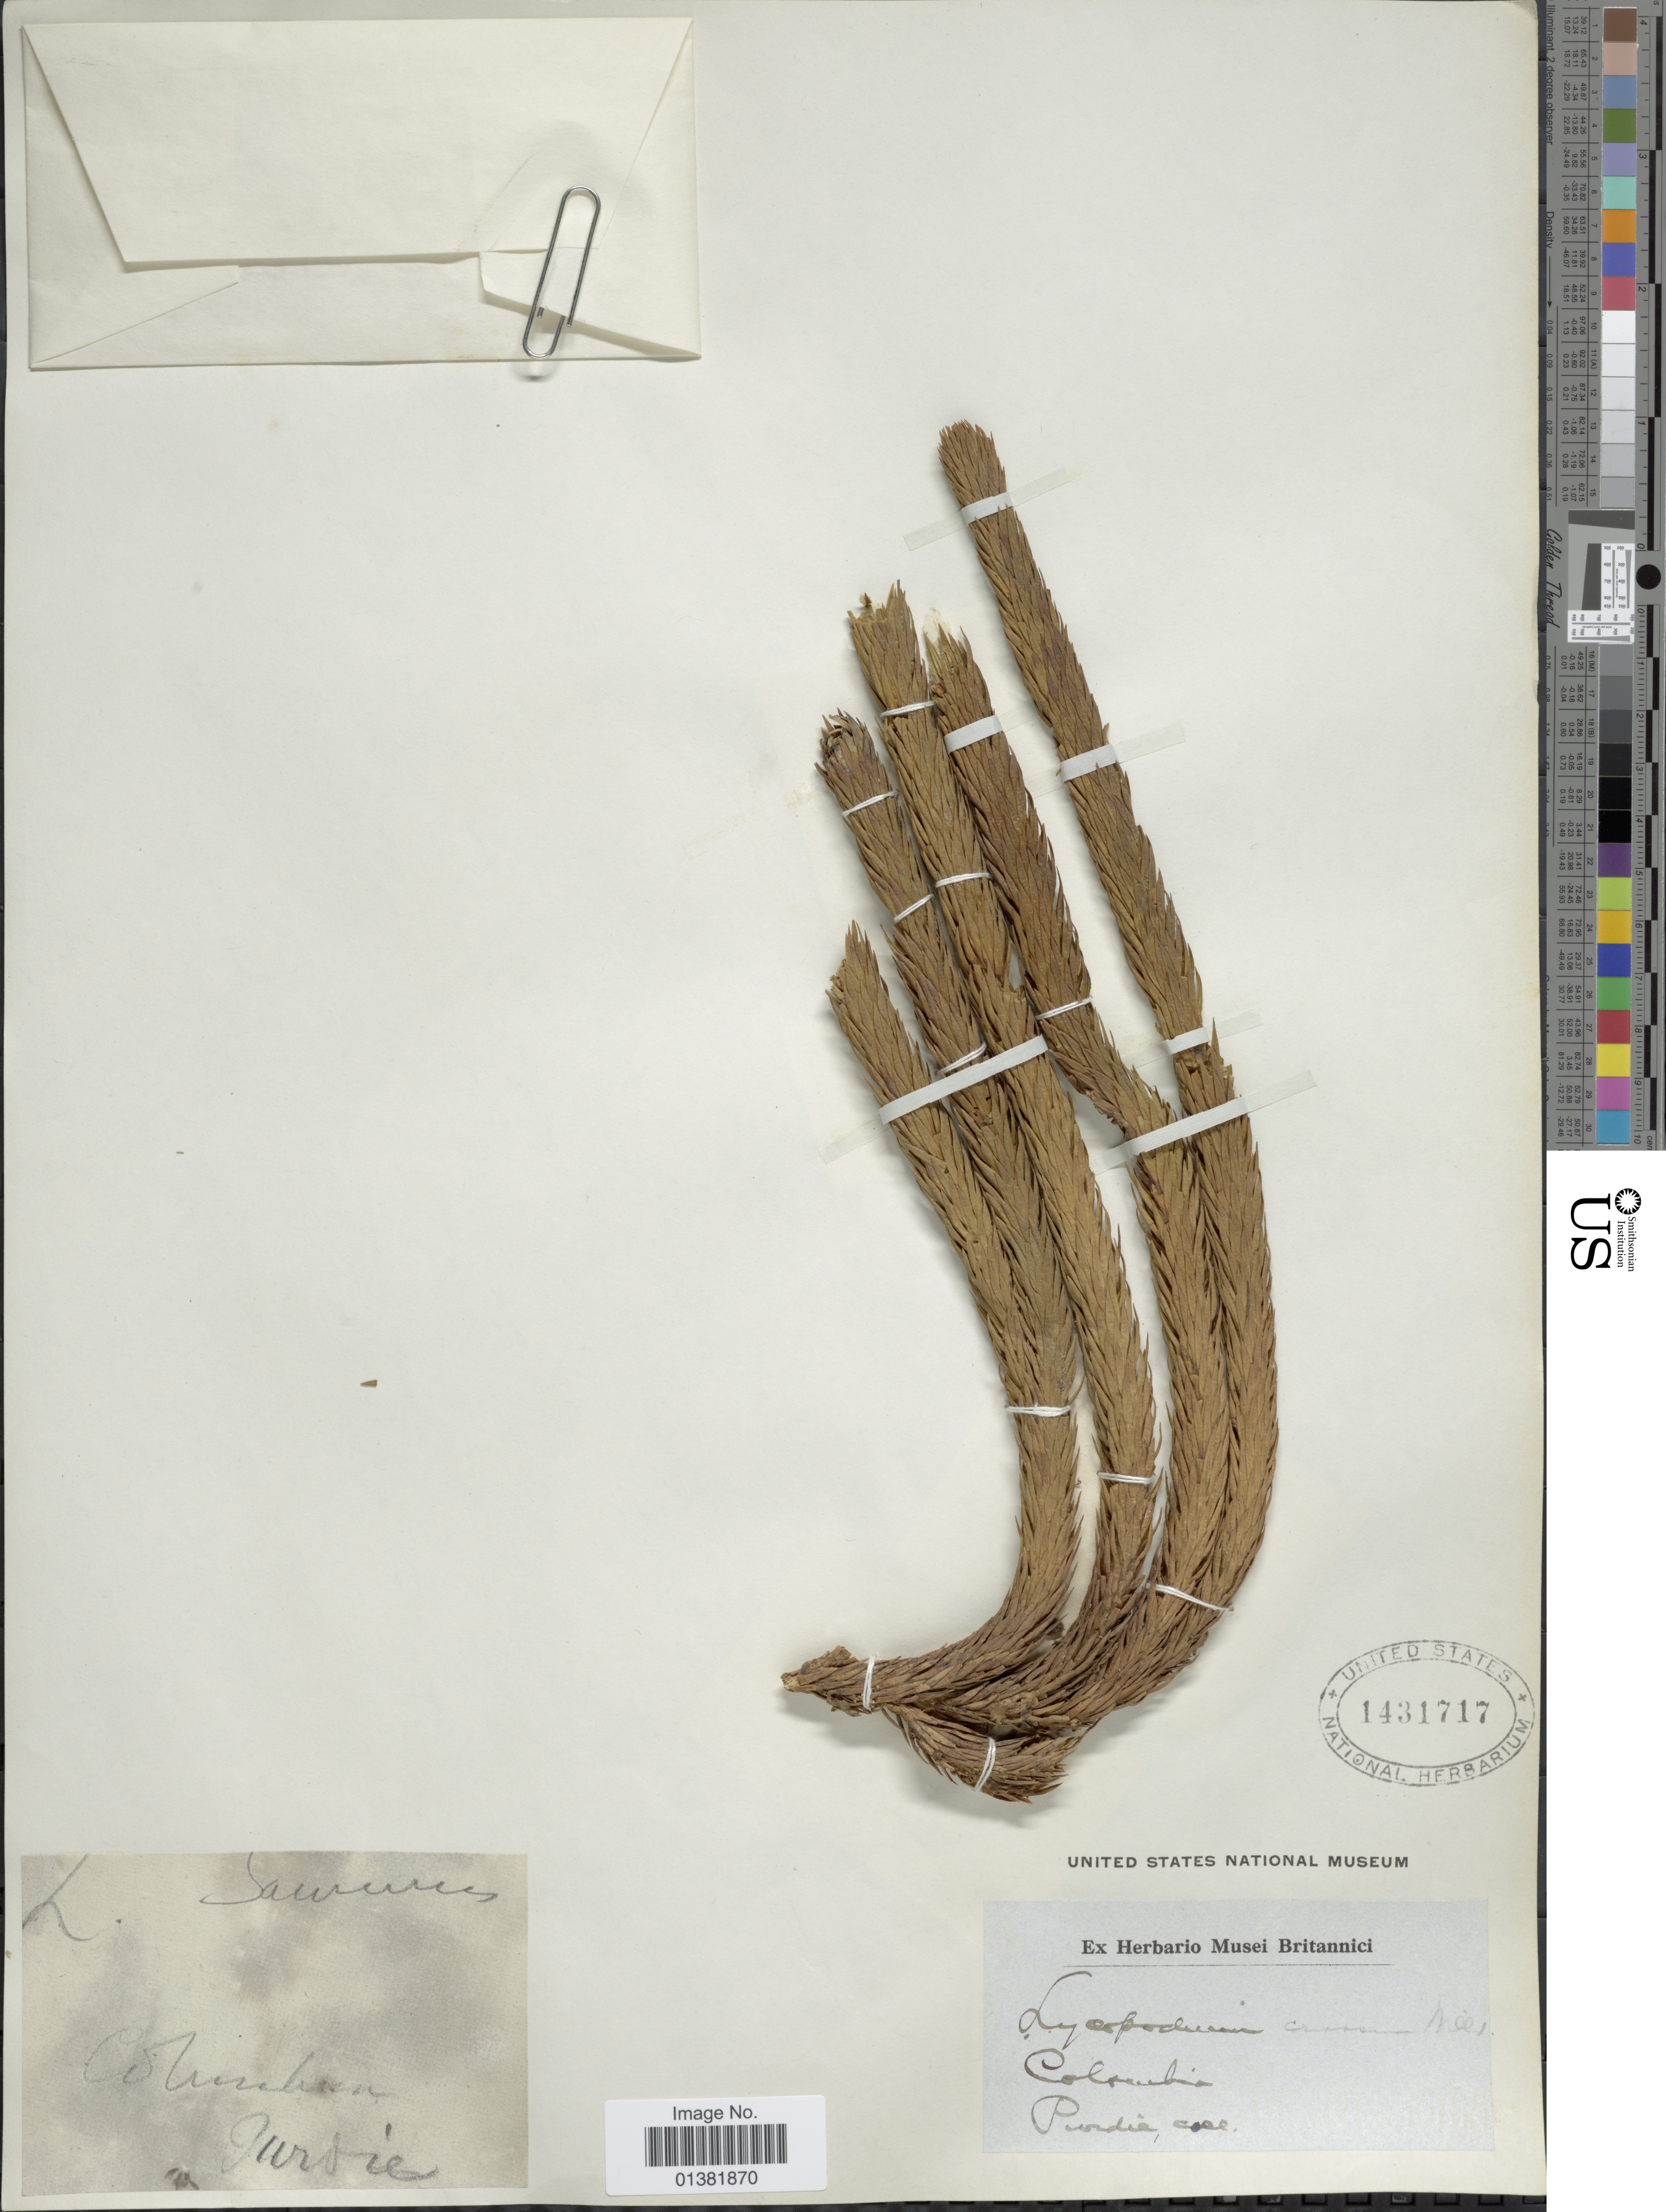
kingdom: Plantae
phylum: Tracheophyta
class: Lycopodiopsida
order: Lycopodiales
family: Lycopodiaceae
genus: Phlegmariurus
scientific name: Phlegmariurus crassus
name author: (Humb. & Bonpl. ex Willd.) B. Øllg.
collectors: Pundia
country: Colombia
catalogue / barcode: US 1431717